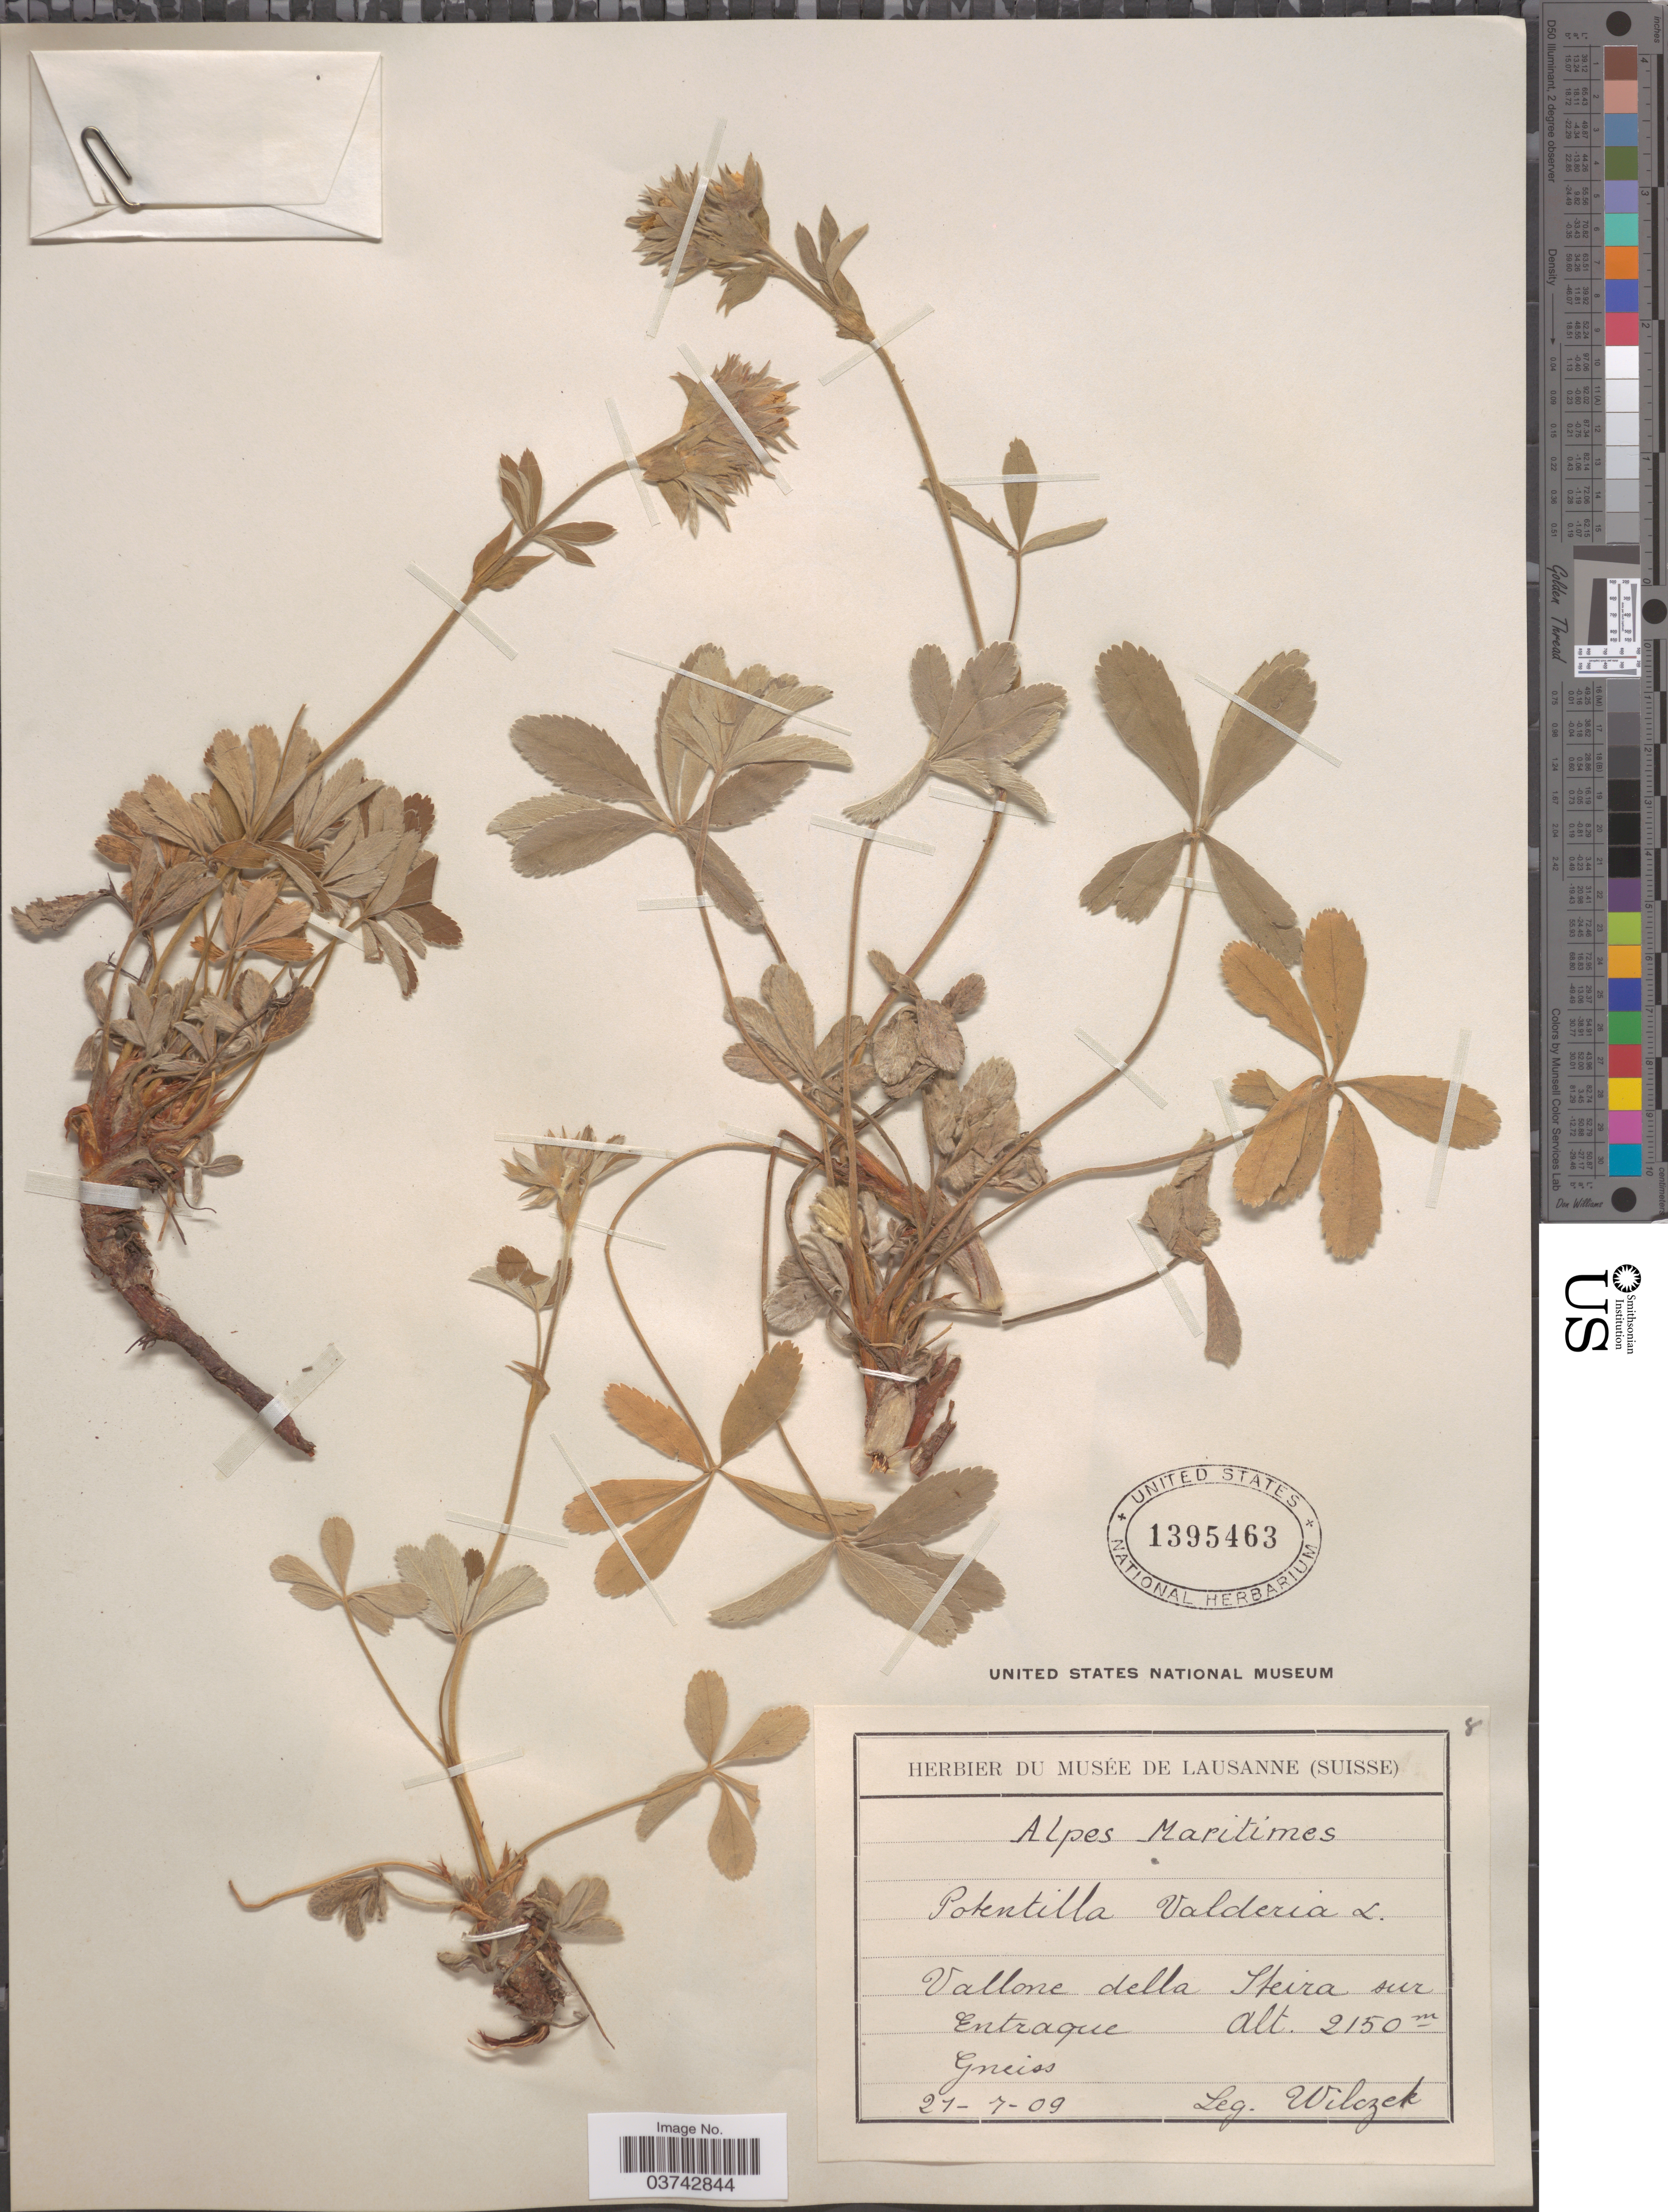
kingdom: Plantae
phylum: Tracheophyta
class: Magnoliopsida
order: Rosales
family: Rosaceae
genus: Potentilla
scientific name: Potentilla valderia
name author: L.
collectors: Wilczek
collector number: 8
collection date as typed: Transcribed d/m/y: 21/7/9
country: Switzerland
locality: Vallone della Steira sur Entraque.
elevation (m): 2150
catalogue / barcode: US 1395463